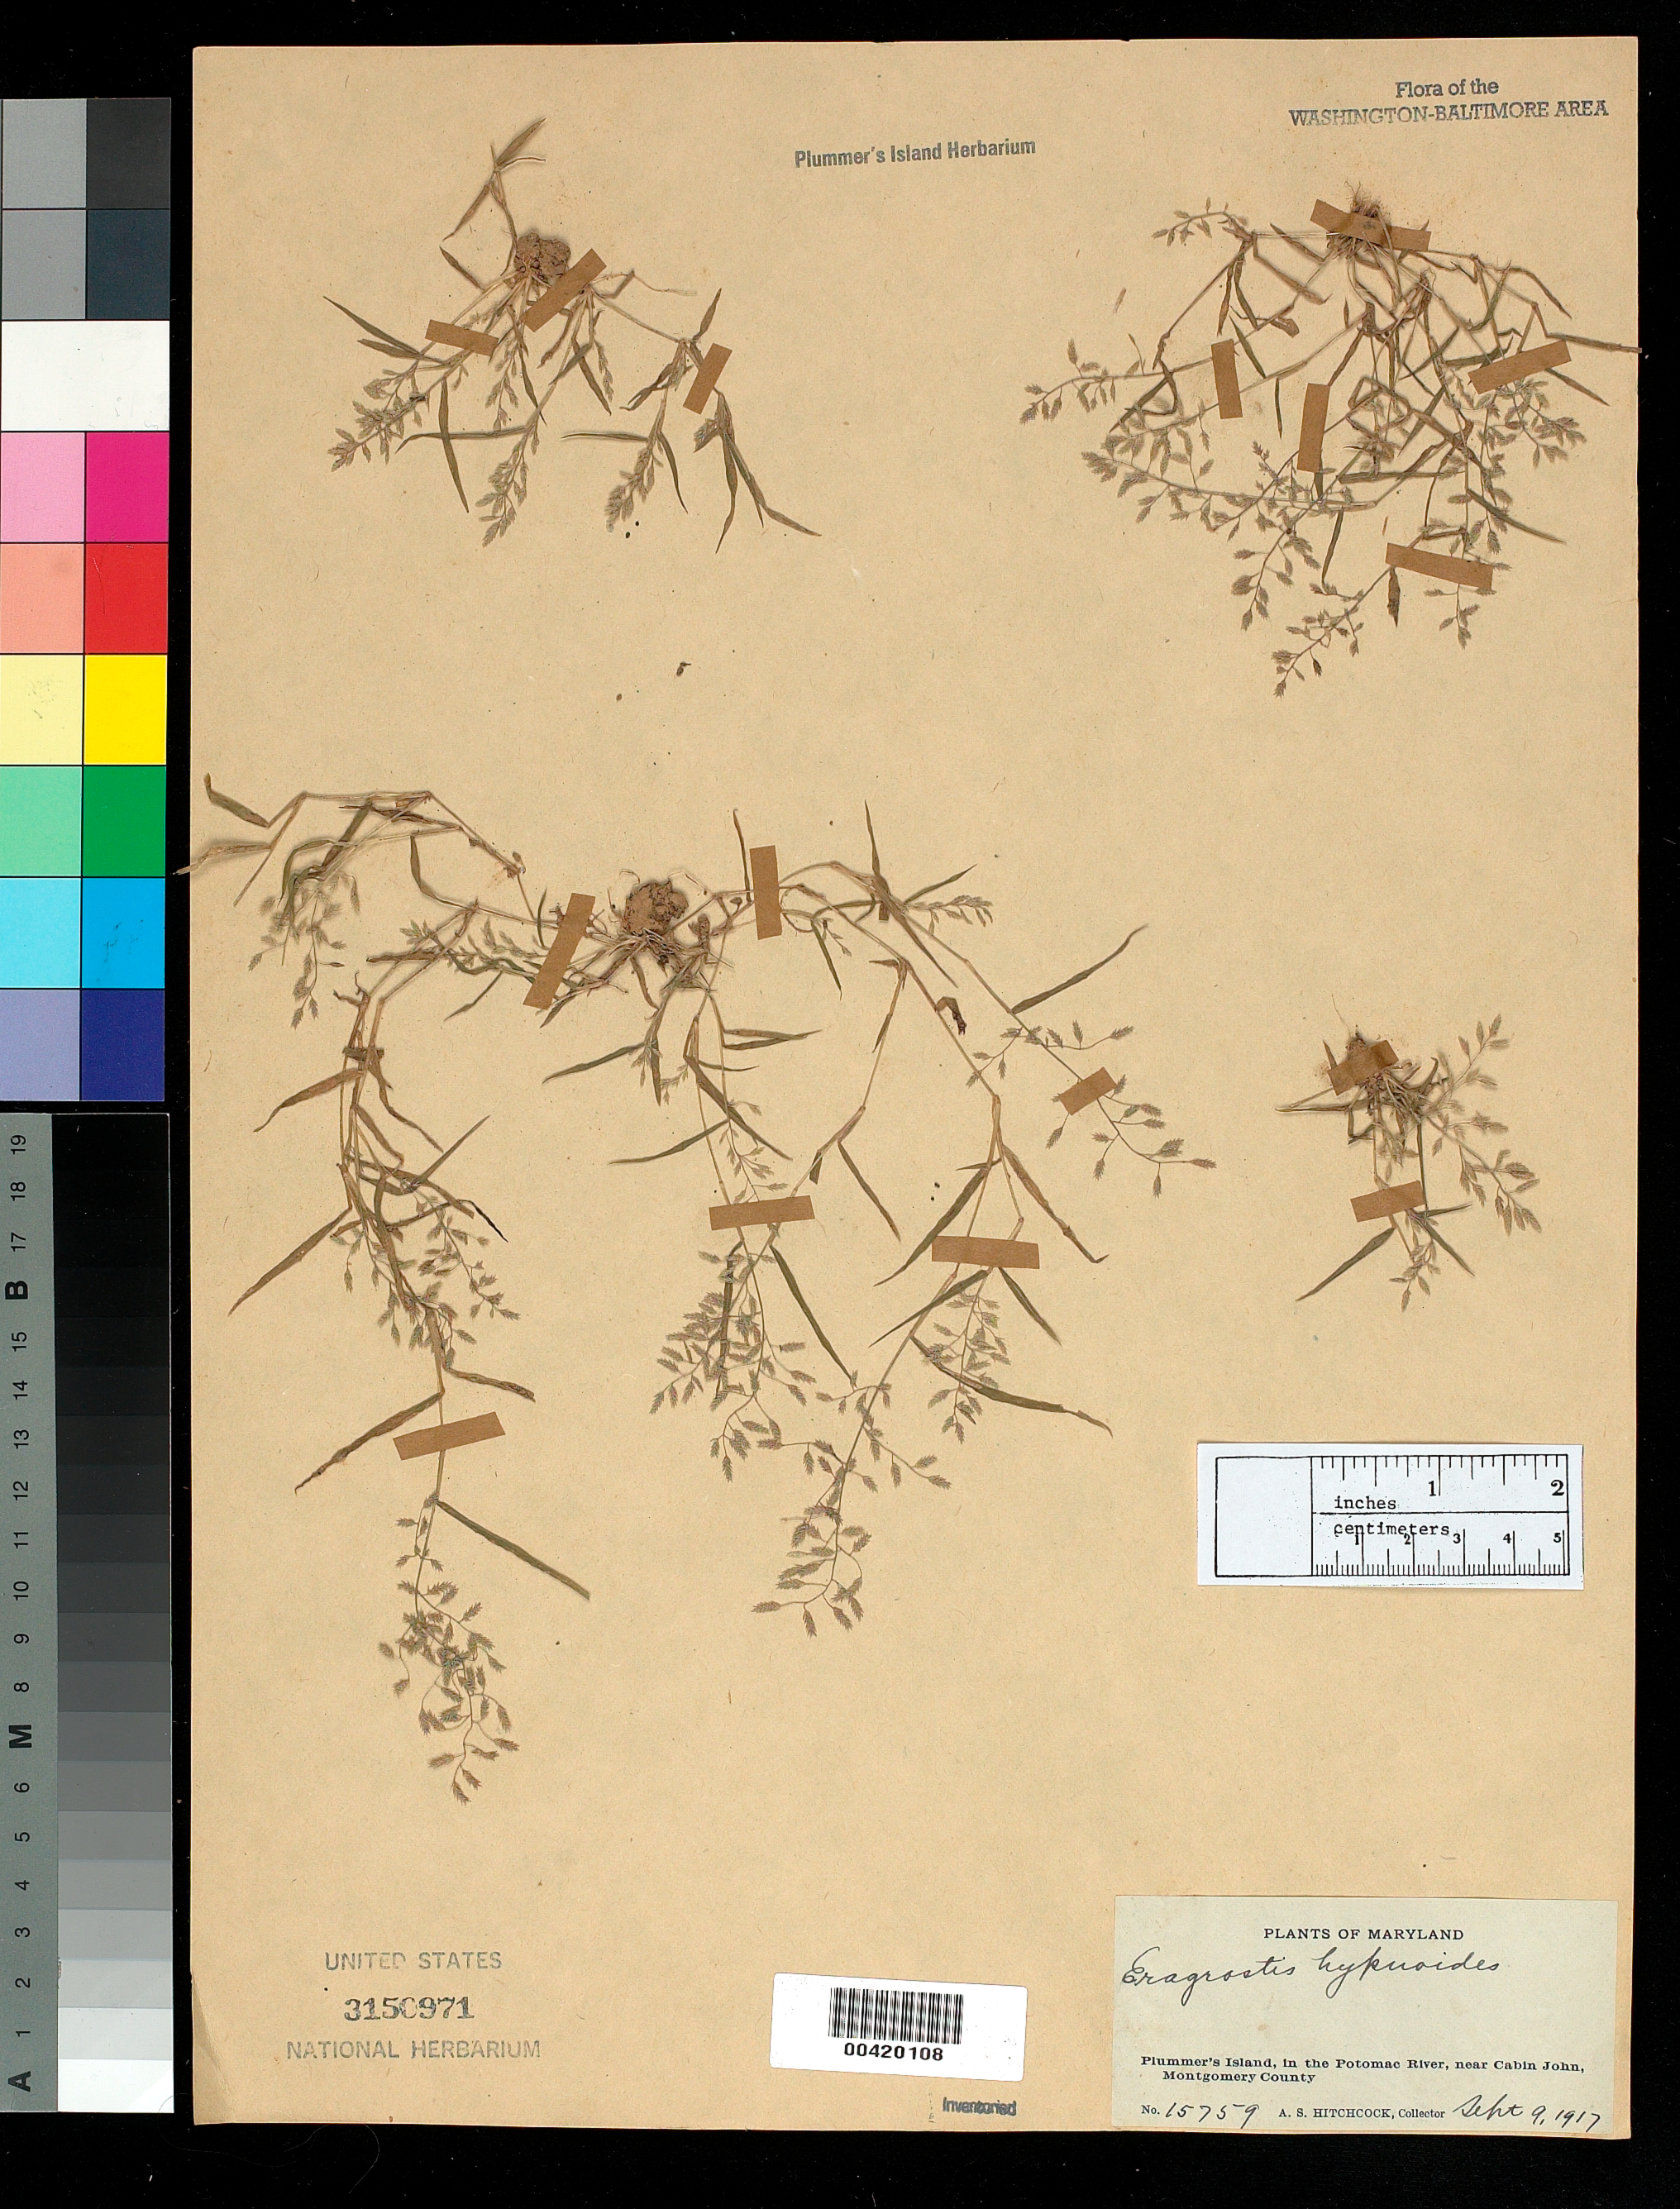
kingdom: Plantae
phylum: Tracheophyta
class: Liliopsida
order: Poales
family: Poaceae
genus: Eragrostis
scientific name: Eragrostis hypnoides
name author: (Lam.) Britton, Stearns & Poggenb.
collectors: A. S. Hitchcock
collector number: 15759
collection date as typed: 09 Sep 1917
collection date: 1917-09-09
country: United States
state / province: Maryland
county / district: Montgomery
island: Plummers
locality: Plummer's Island C. & O. Canal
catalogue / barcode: US 3150971